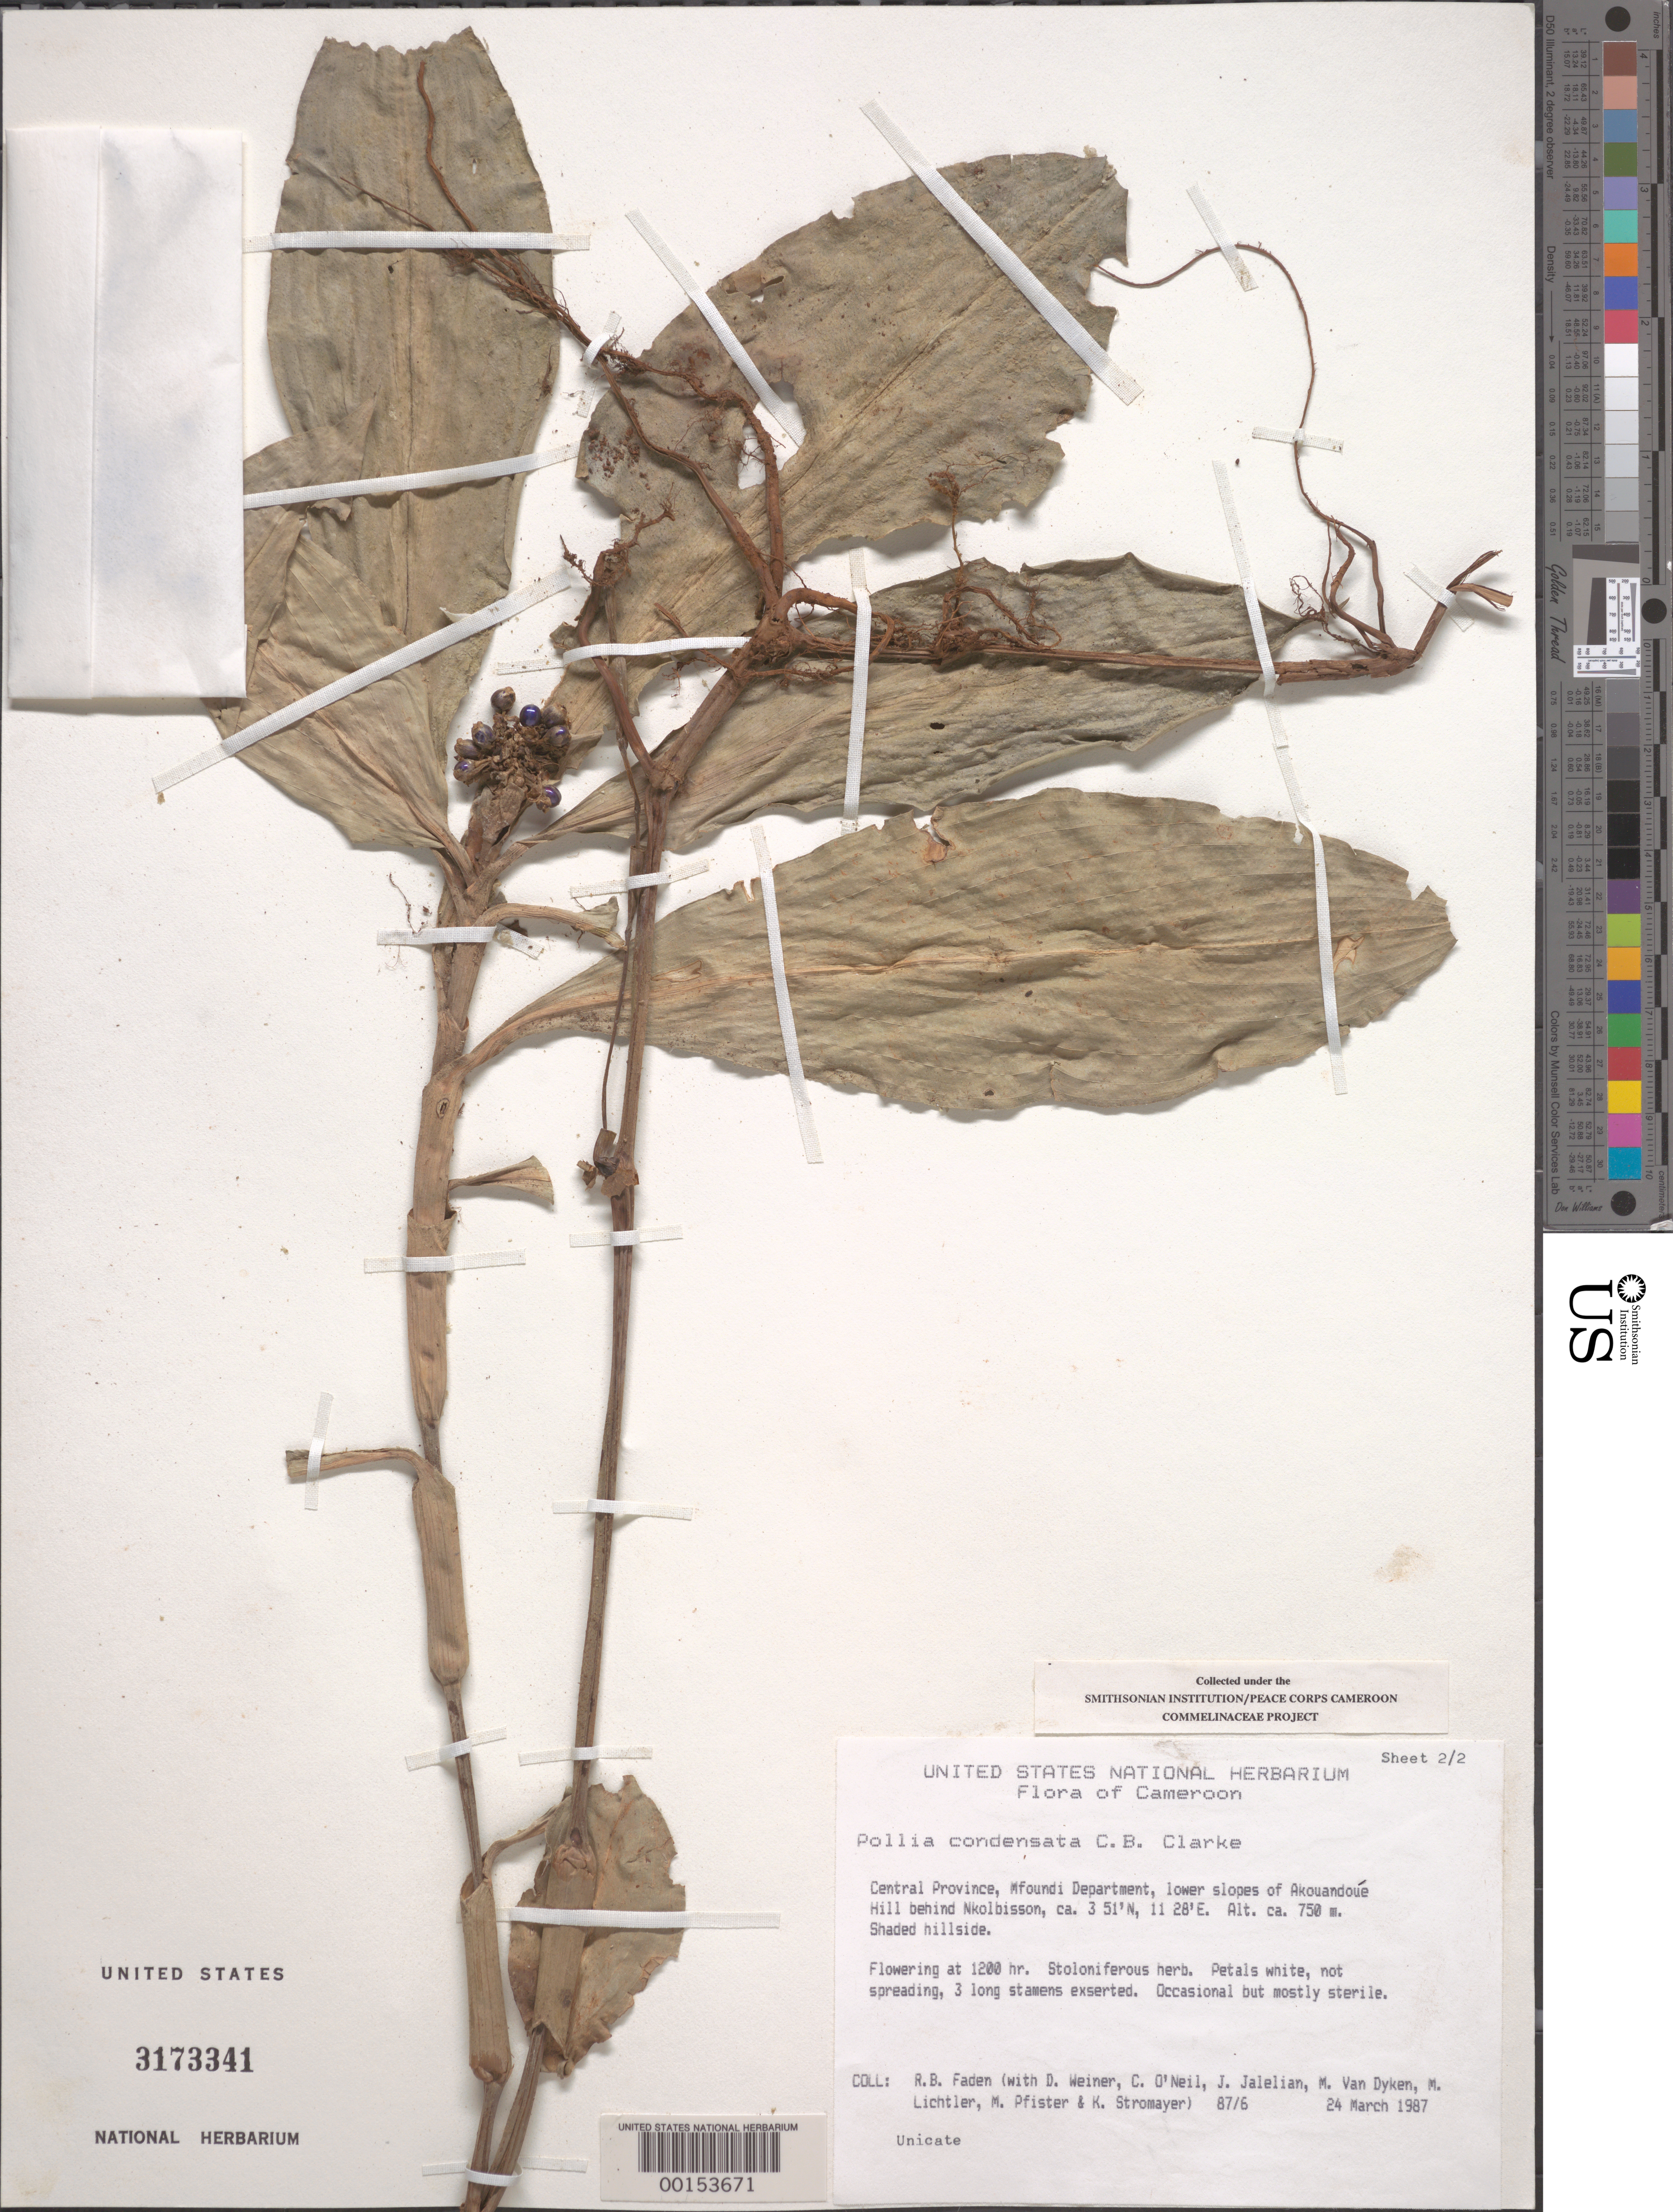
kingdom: Plantae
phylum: Tracheophyta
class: Liliopsida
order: Commelinales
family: Commelinaceae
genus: Pollia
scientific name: Pollia condensata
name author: C.B. Clarke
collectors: R. B. Faden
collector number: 87/6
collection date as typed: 24 Mar 1987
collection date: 1987-03-24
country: Cameroon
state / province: Centre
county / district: Mfoundi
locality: Lower slopes of akouandoue hill behind nkolbisson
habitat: Shaded hillside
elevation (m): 750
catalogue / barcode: US 3173341